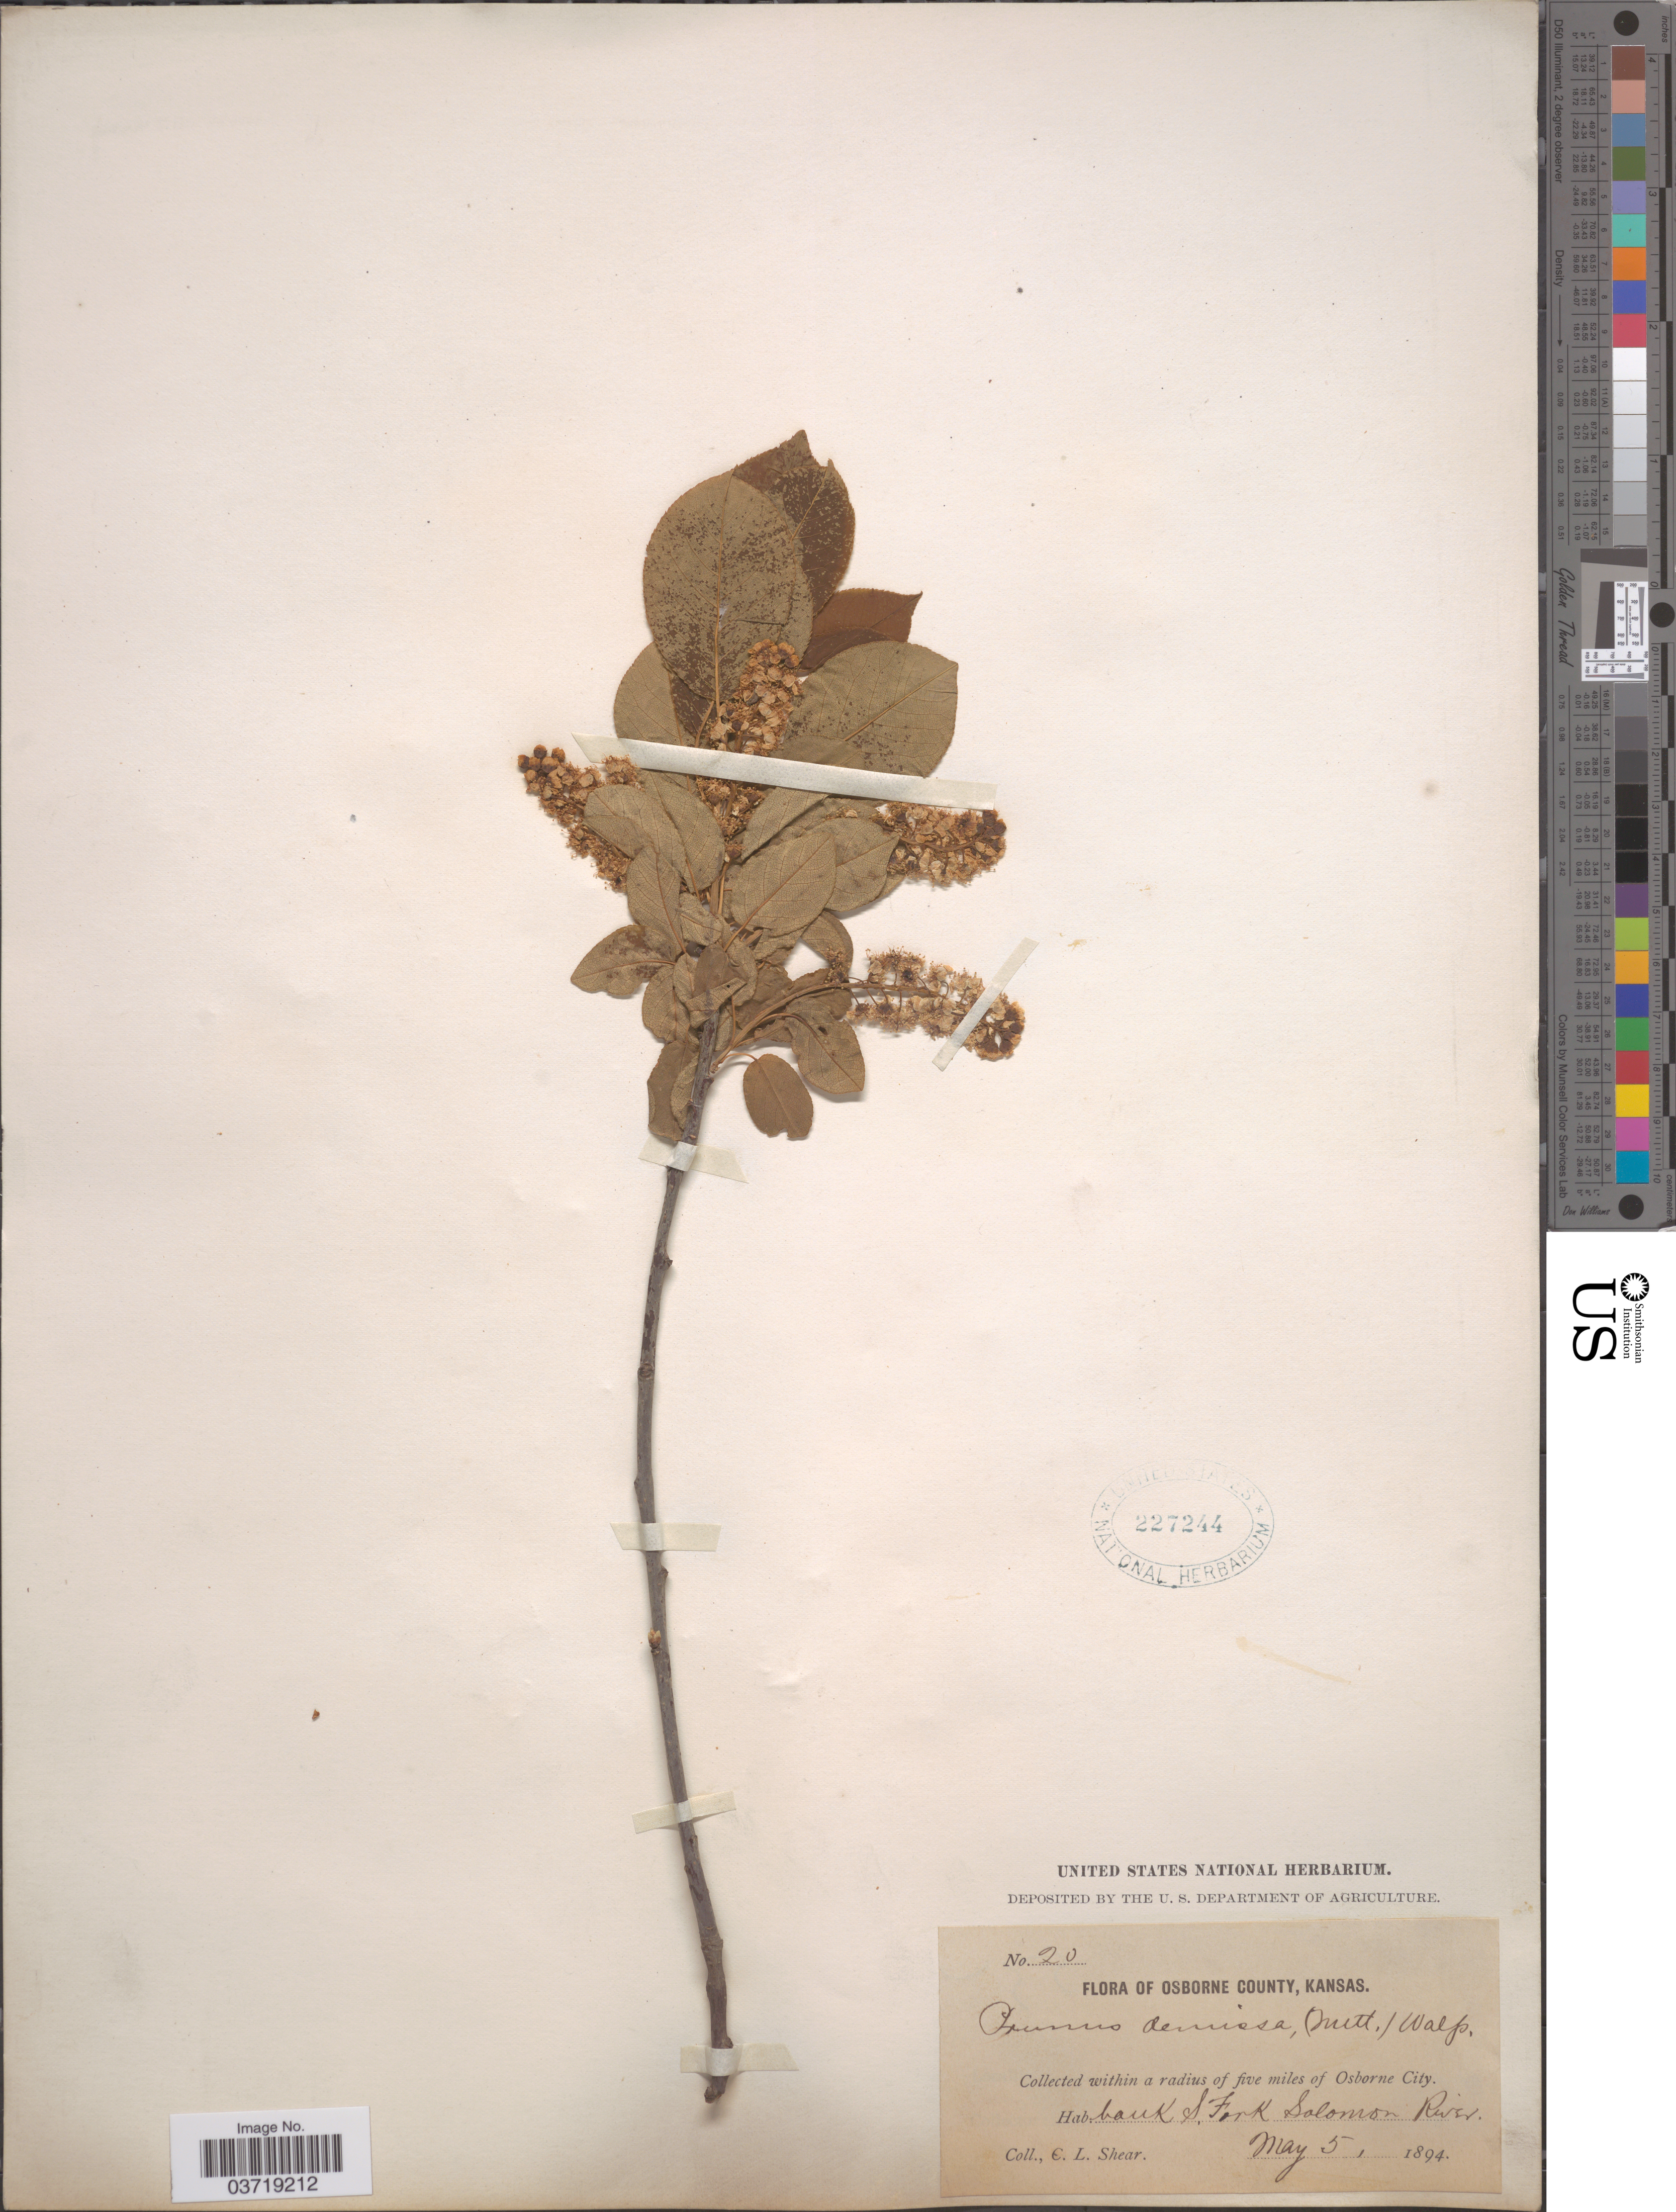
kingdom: Plantae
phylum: Tracheophyta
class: Magnoliopsida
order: Rosales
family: Rosaceae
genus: Prunus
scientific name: Prunus virginiana var. demissa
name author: (Nutt.) Torr.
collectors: C. L. Shear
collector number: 20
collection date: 1894-05-05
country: United States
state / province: Kansas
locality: Osborne County. Within a radius of five miles of Osborne City. Bank of Fork Solomon River.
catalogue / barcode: US 227244